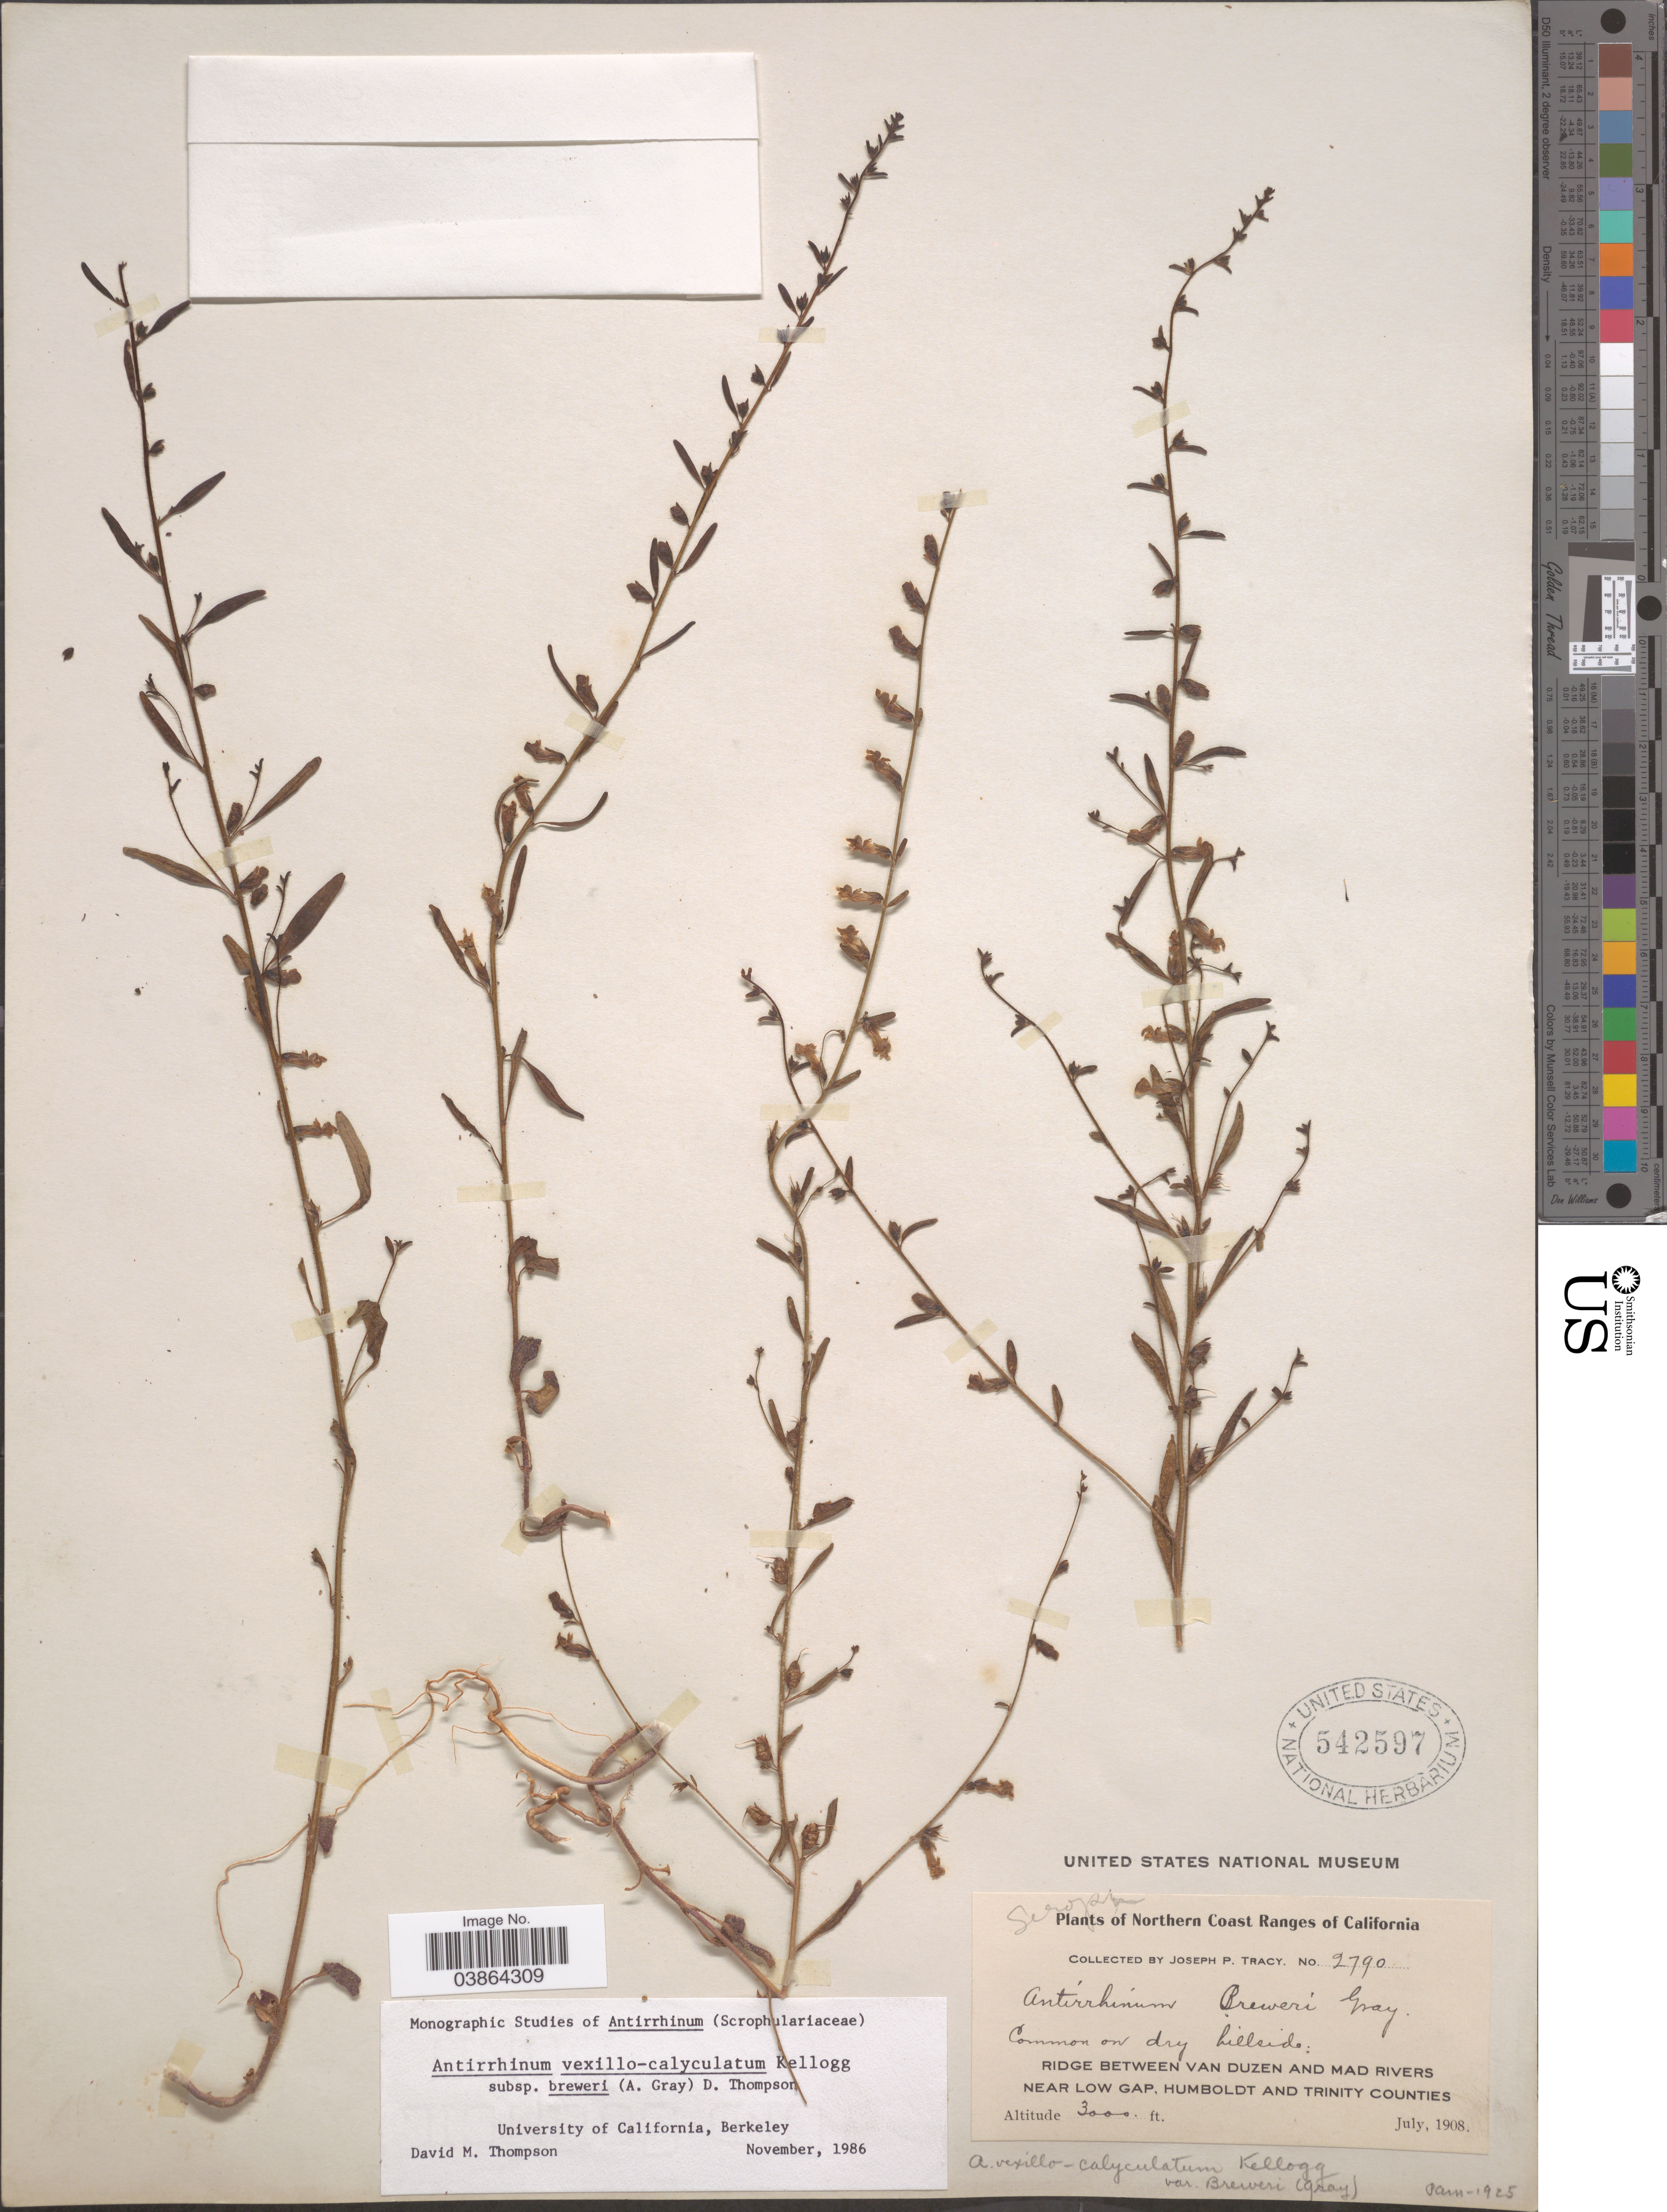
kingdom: Plantae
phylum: Tracheophyta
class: Magnoliopsida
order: Lamiales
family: Plantaginaceae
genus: Sairocarpus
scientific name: Sairocarpus vexillocalyculatus subsp. breweri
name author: (A. Gray) Barringer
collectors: J. Tracy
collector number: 2790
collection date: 1908-07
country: United States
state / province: California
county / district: Trinity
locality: Northern Coast Ranges of California. On dry hillside. Ridge between Van Duzen and Mad Rivers near Low Gap, Humboldt and Trinity Counties.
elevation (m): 914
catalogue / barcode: US 542597